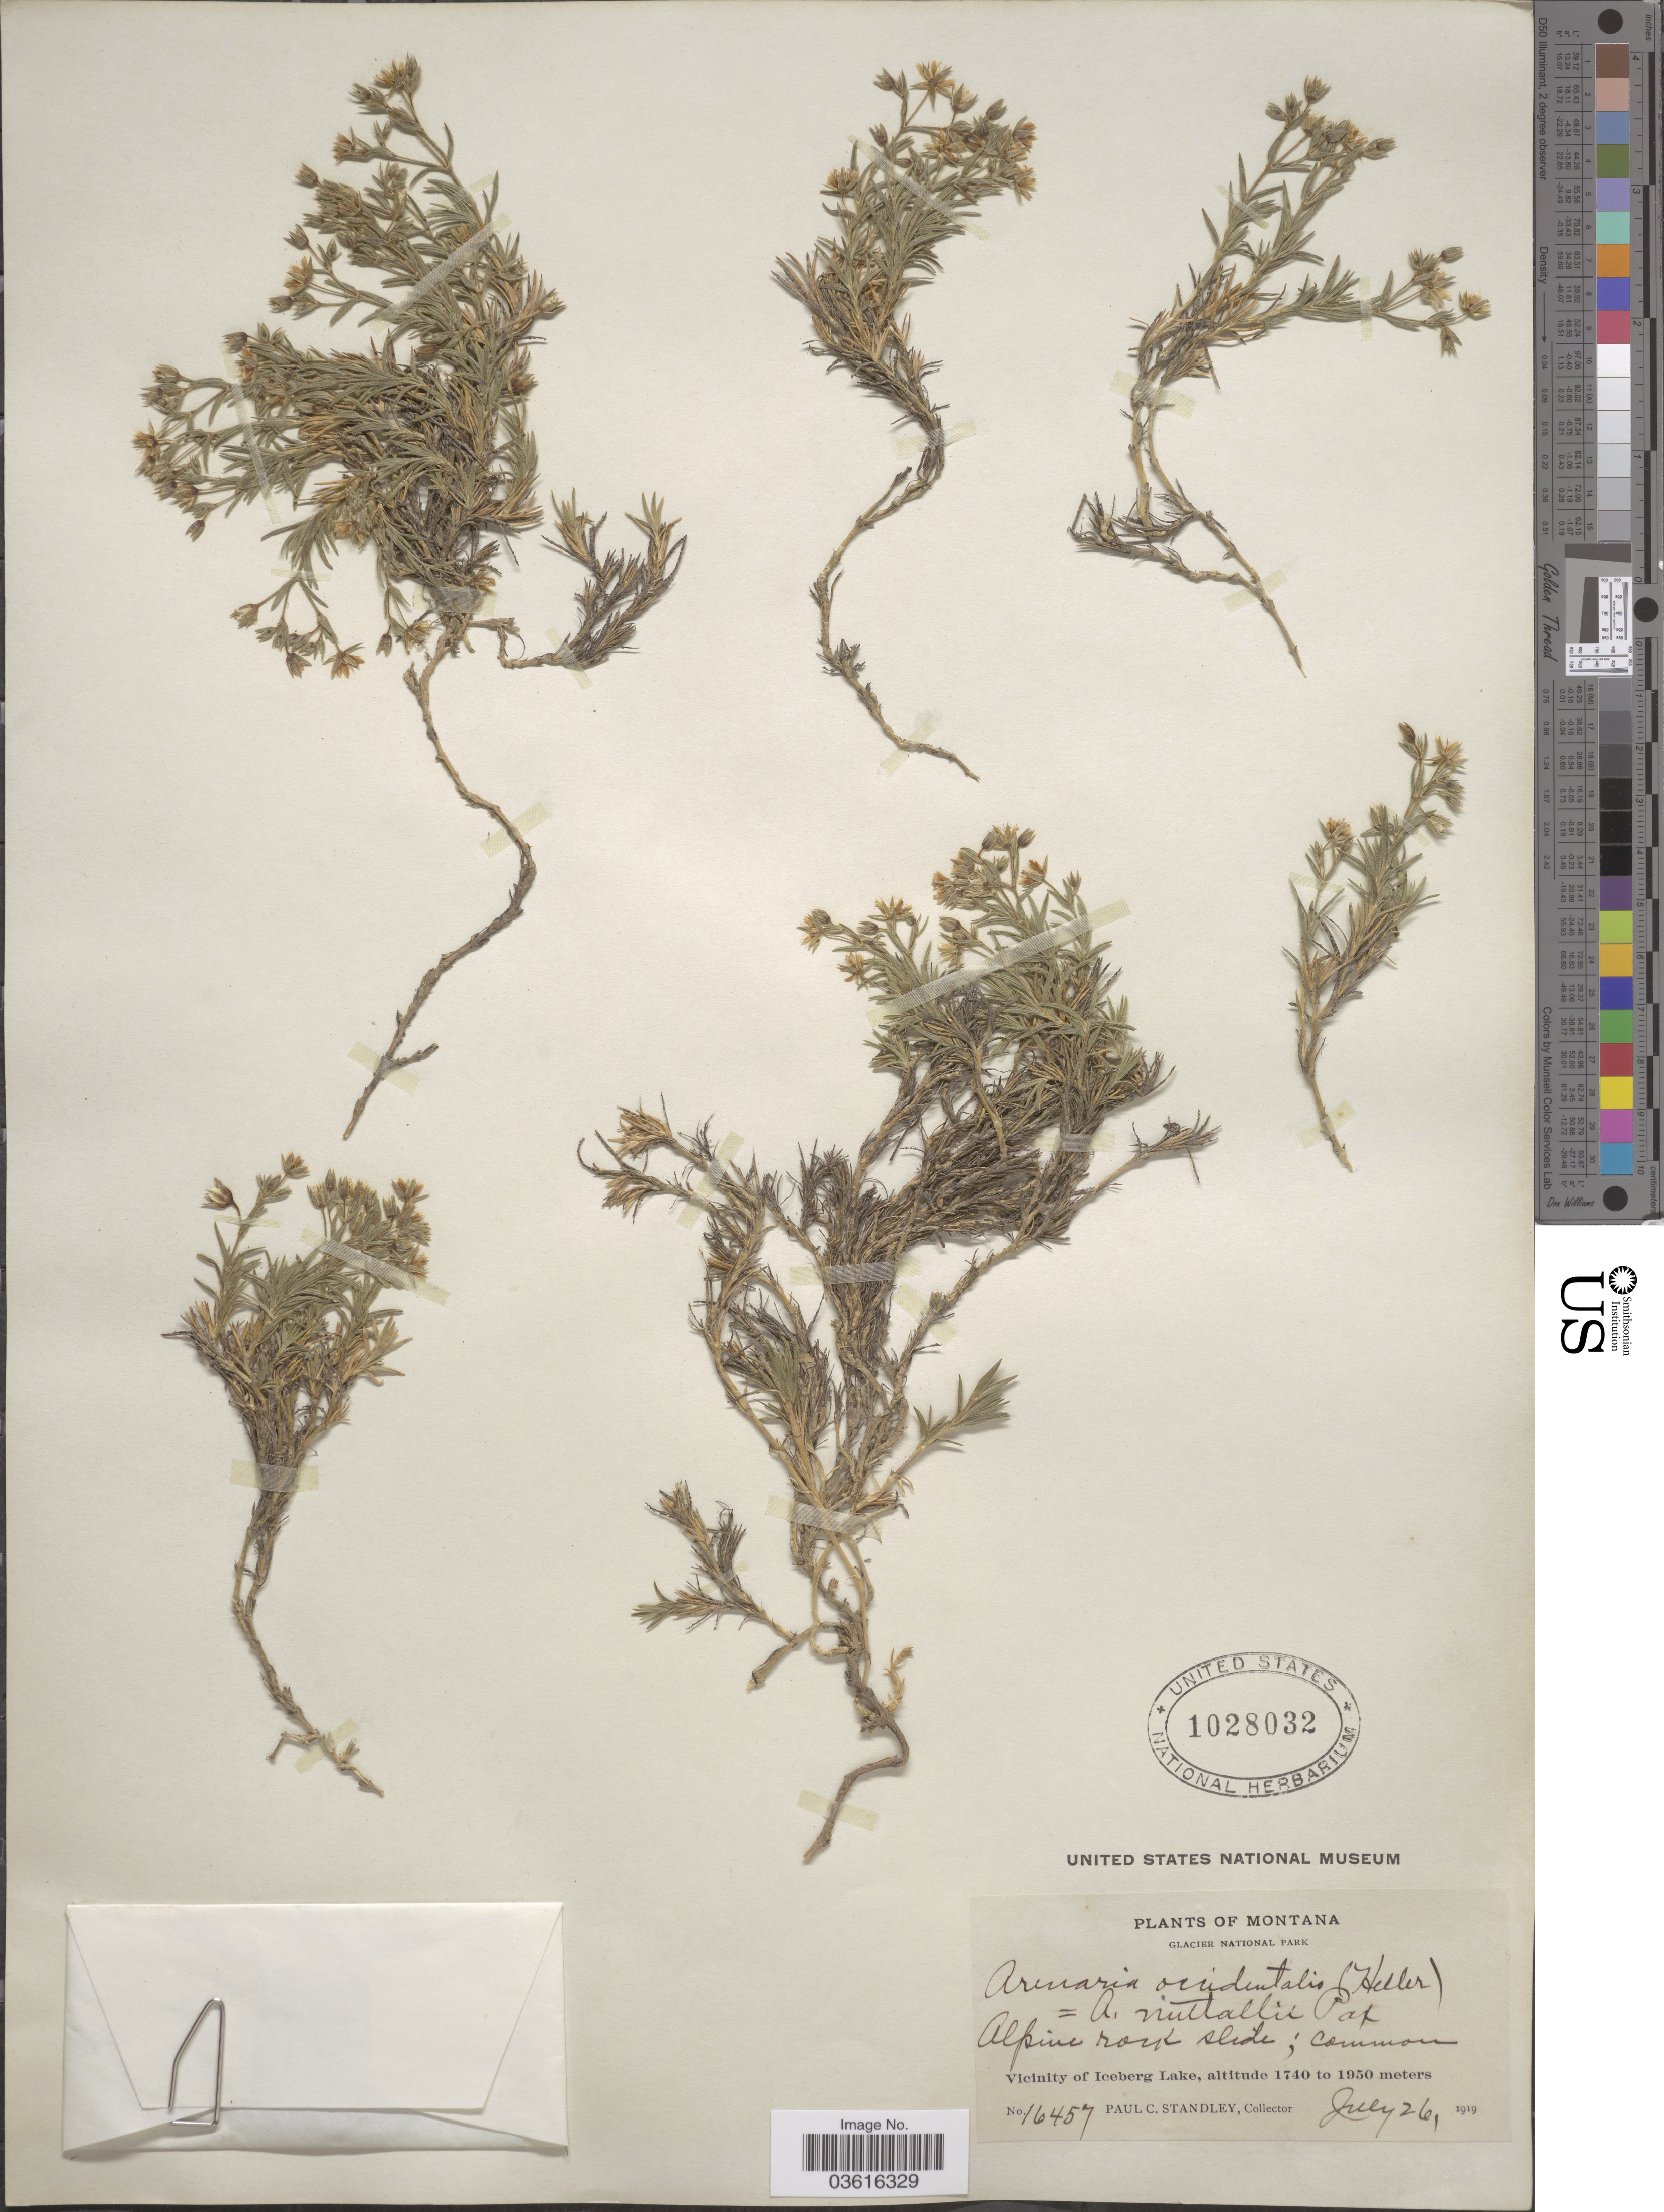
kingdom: Plantae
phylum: Tracheophyta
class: Magnoliopsida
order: Caryophyllales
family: Caryophyllaceae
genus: Minuartia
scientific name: Minuartia nuttallii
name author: (Pax) Briq.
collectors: P. C. Standley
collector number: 16457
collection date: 1919-07-26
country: United States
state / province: Montana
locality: Glacier National Park. Vicinity of Iceberg Lake.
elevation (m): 1740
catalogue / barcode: US 1028032